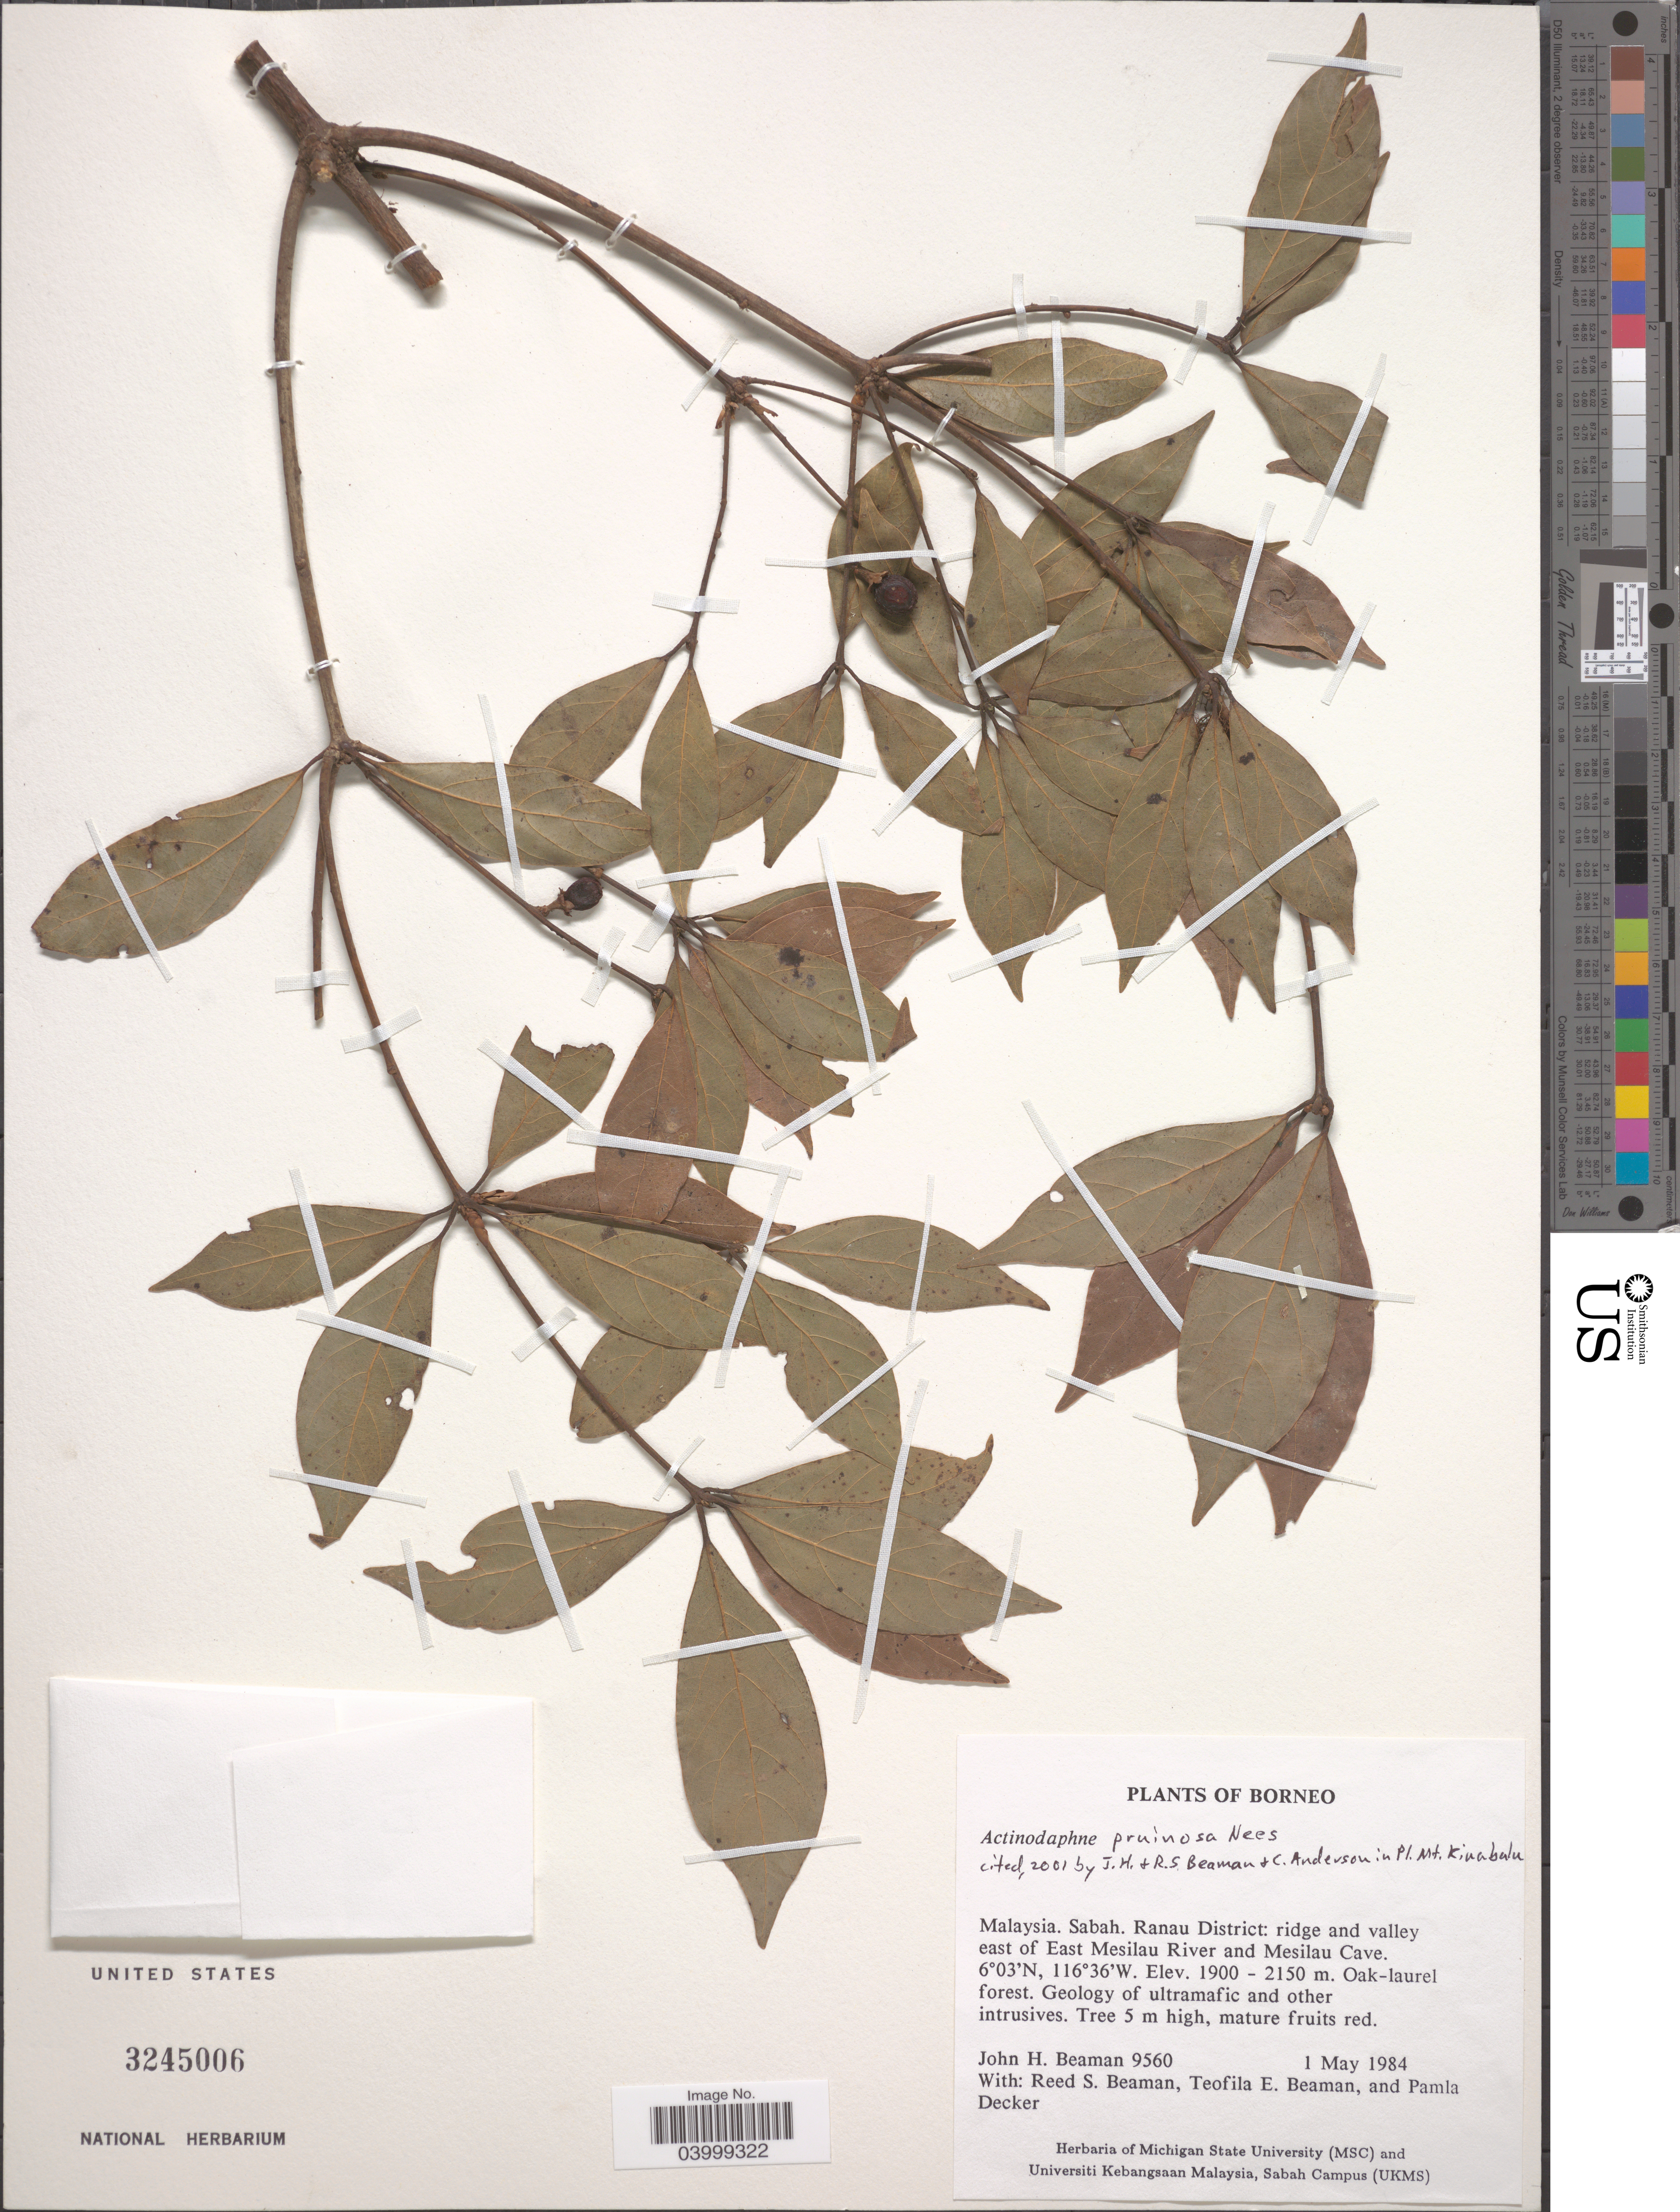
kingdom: Plantae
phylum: Tracheophyta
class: Magnoliopsida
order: Laurales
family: Lauraceae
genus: Actinodaphne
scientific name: Actinodaphne pruinosa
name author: Nees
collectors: J. H. Beaman, R. S. Beaman, T. E. Beaman & P. Decker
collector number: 9560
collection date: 1984-05-01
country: Malaysia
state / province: Sabah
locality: Borneo. Ranau District: ridge and valley east of East Mesilau River and Mesilau Cave.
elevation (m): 1900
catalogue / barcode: US 3245006